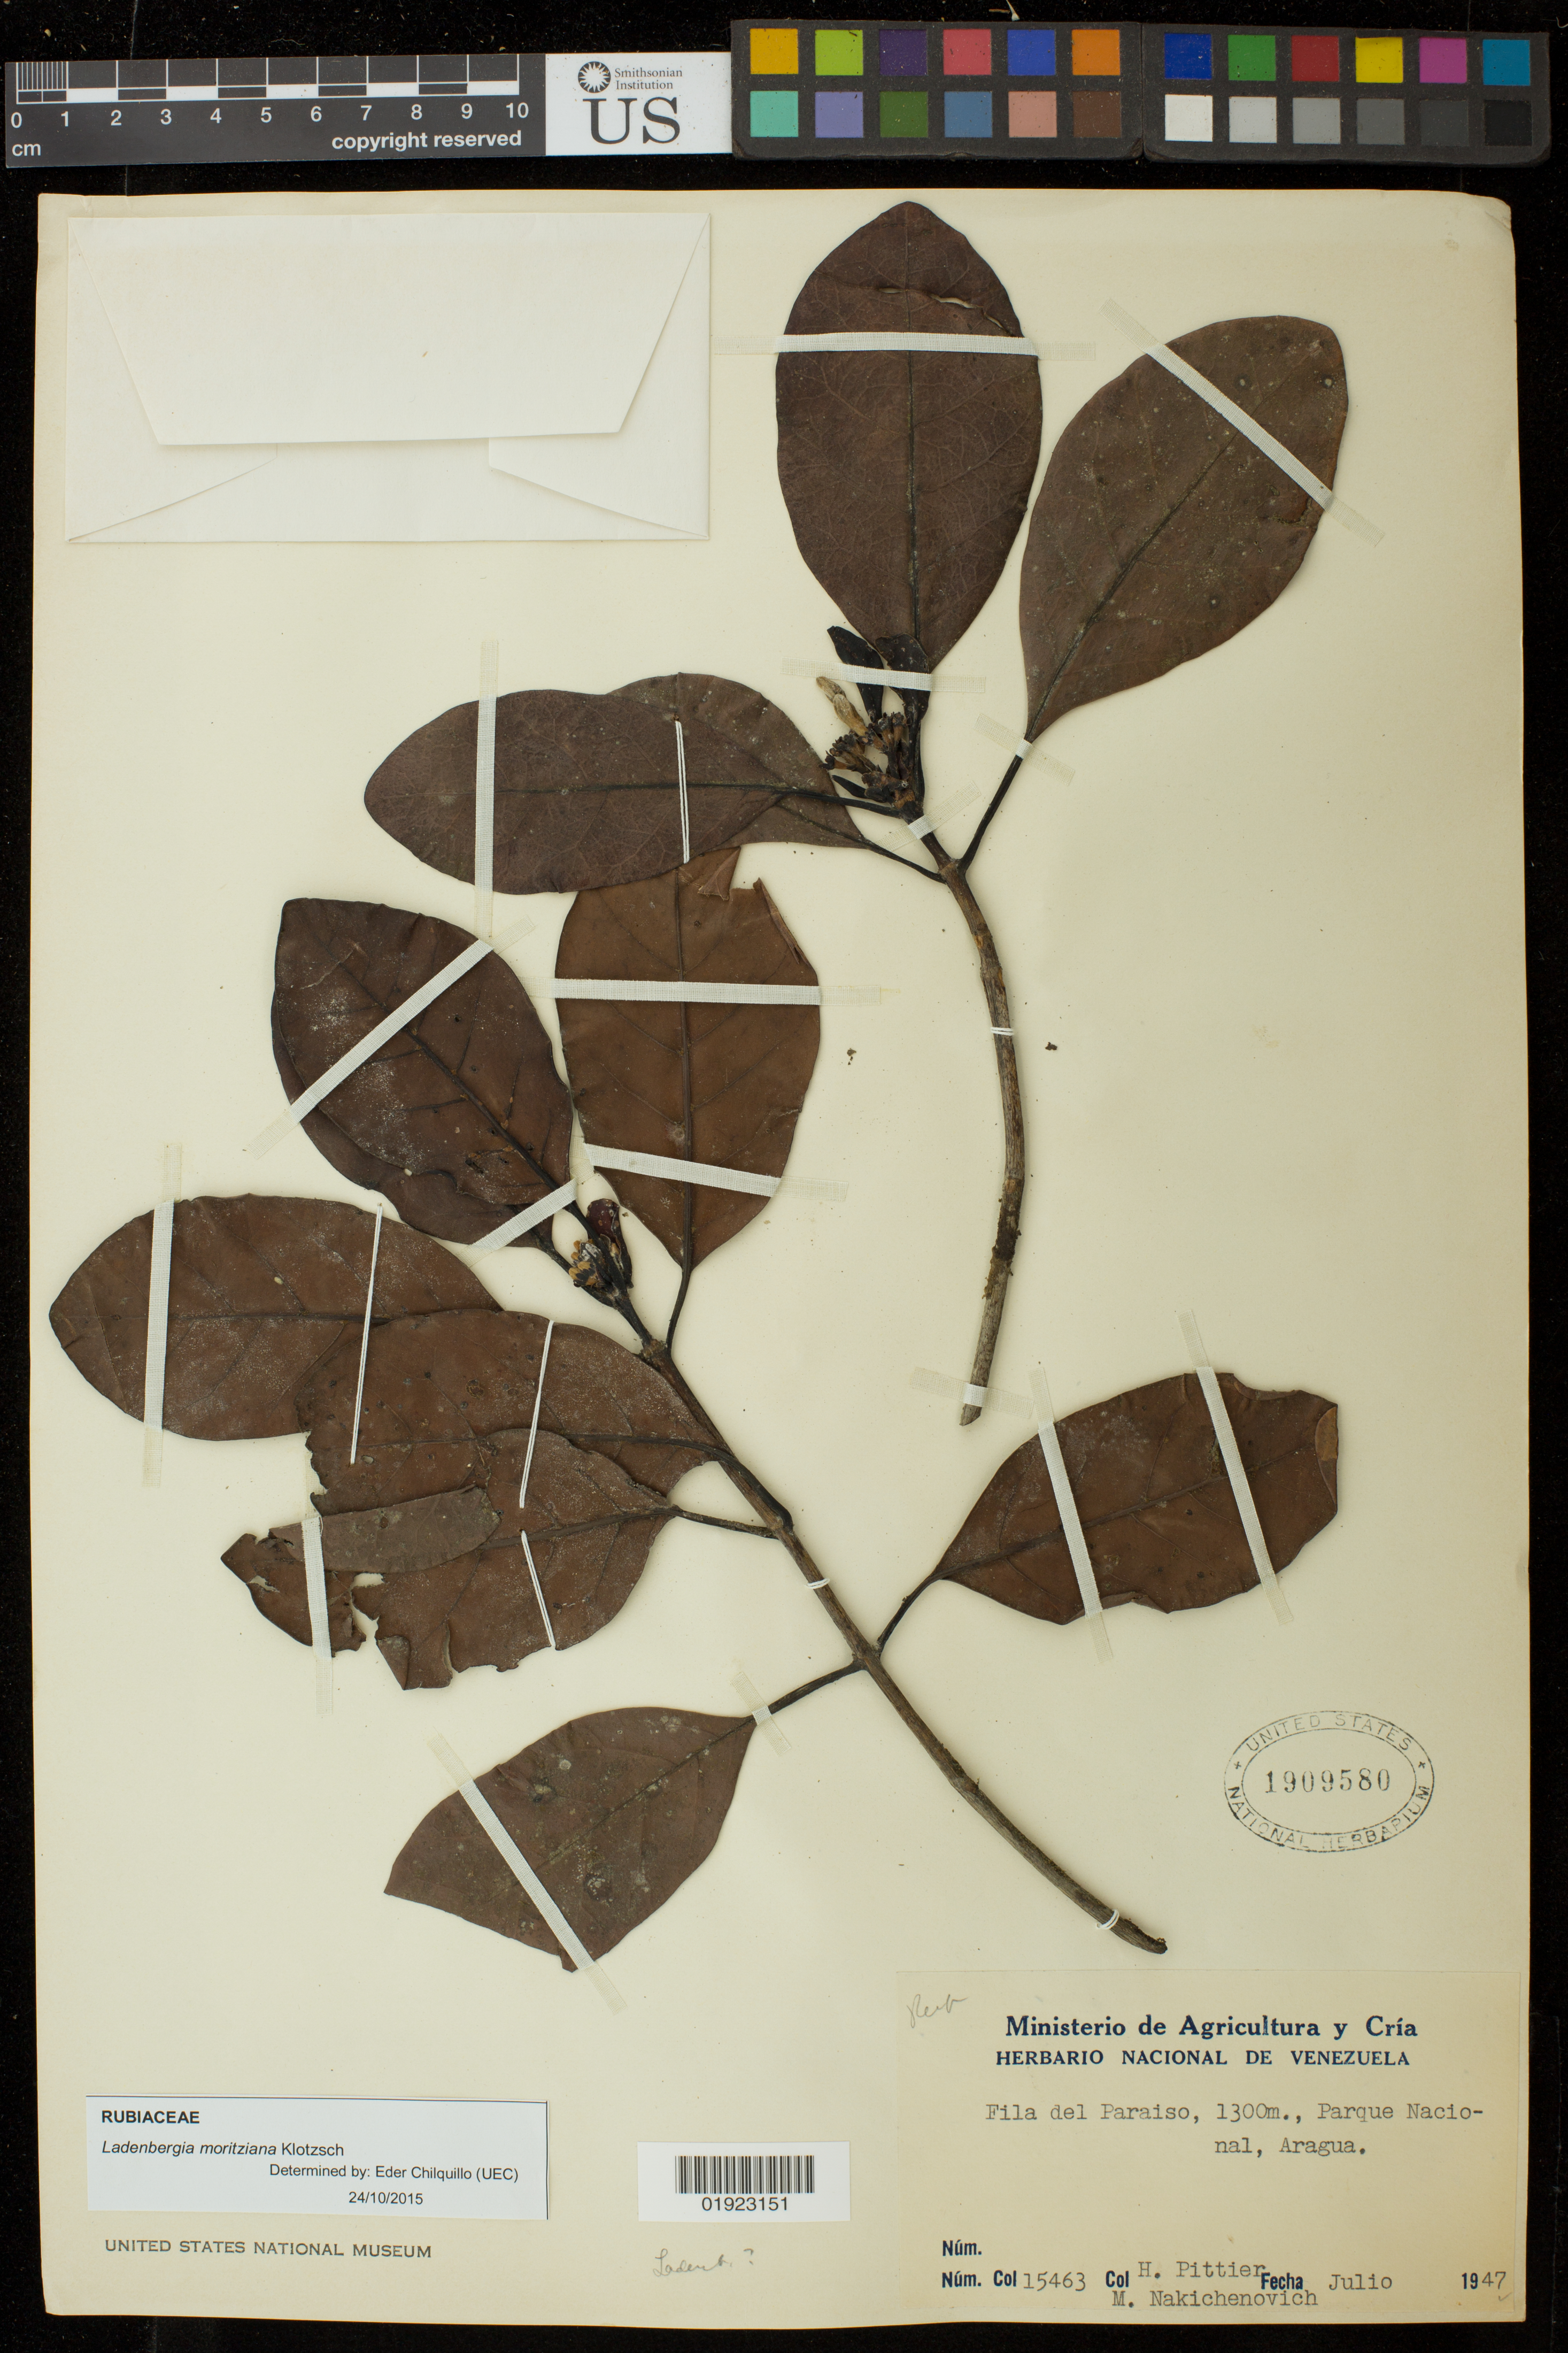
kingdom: Plantae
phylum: Tracheophyta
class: Magnoliopsida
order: Gentianales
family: Rubiaceae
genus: Ladenbergia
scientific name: Ladenbergia moritziana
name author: Klotzsch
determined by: Chilquillo, E.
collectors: H. F. Pittier & M. Nakichenovich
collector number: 15463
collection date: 1947-07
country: Venezuela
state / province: Aragua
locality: Fila de El Paraiso, Parque Nacional.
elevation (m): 1300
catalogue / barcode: US 1909580